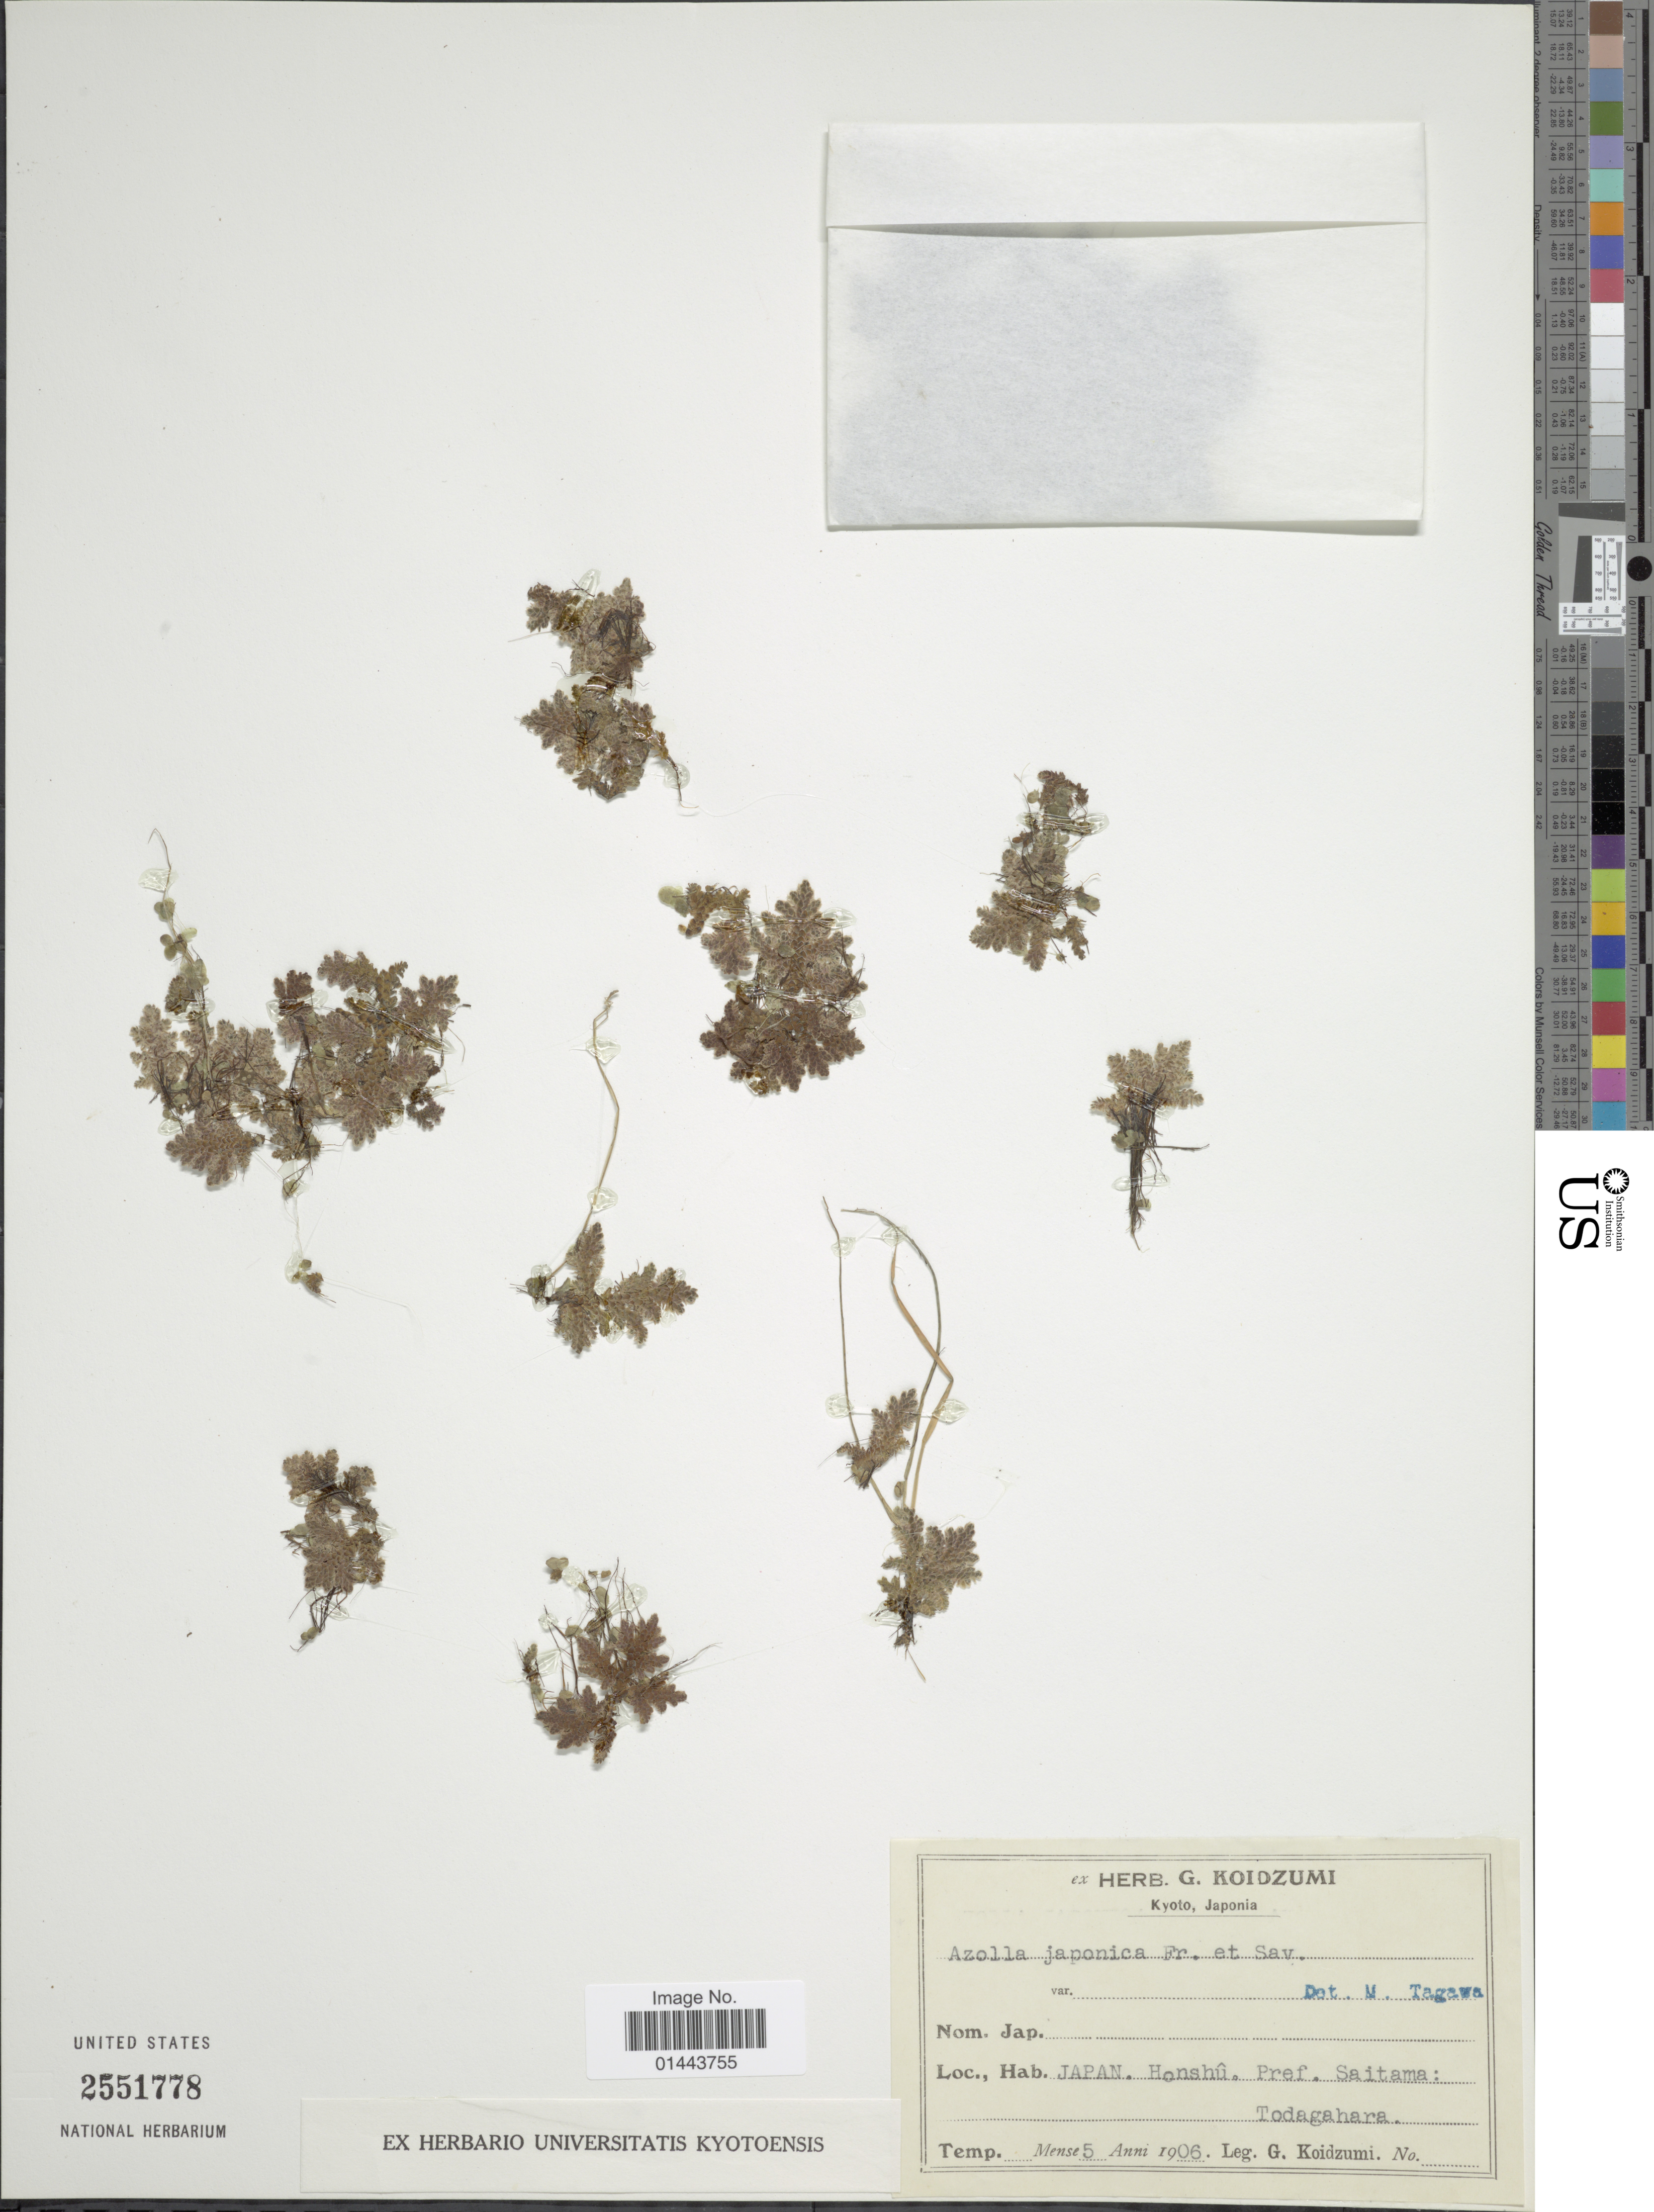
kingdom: Plantae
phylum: Tracheophyta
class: Polypodiopsida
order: Salviniales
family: Salviniaceae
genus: Azolla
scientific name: Azolla japonica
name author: Nakai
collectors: G. Koidzumi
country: Japan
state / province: Saitama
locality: Honshu, Todagahara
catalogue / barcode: US 2551778